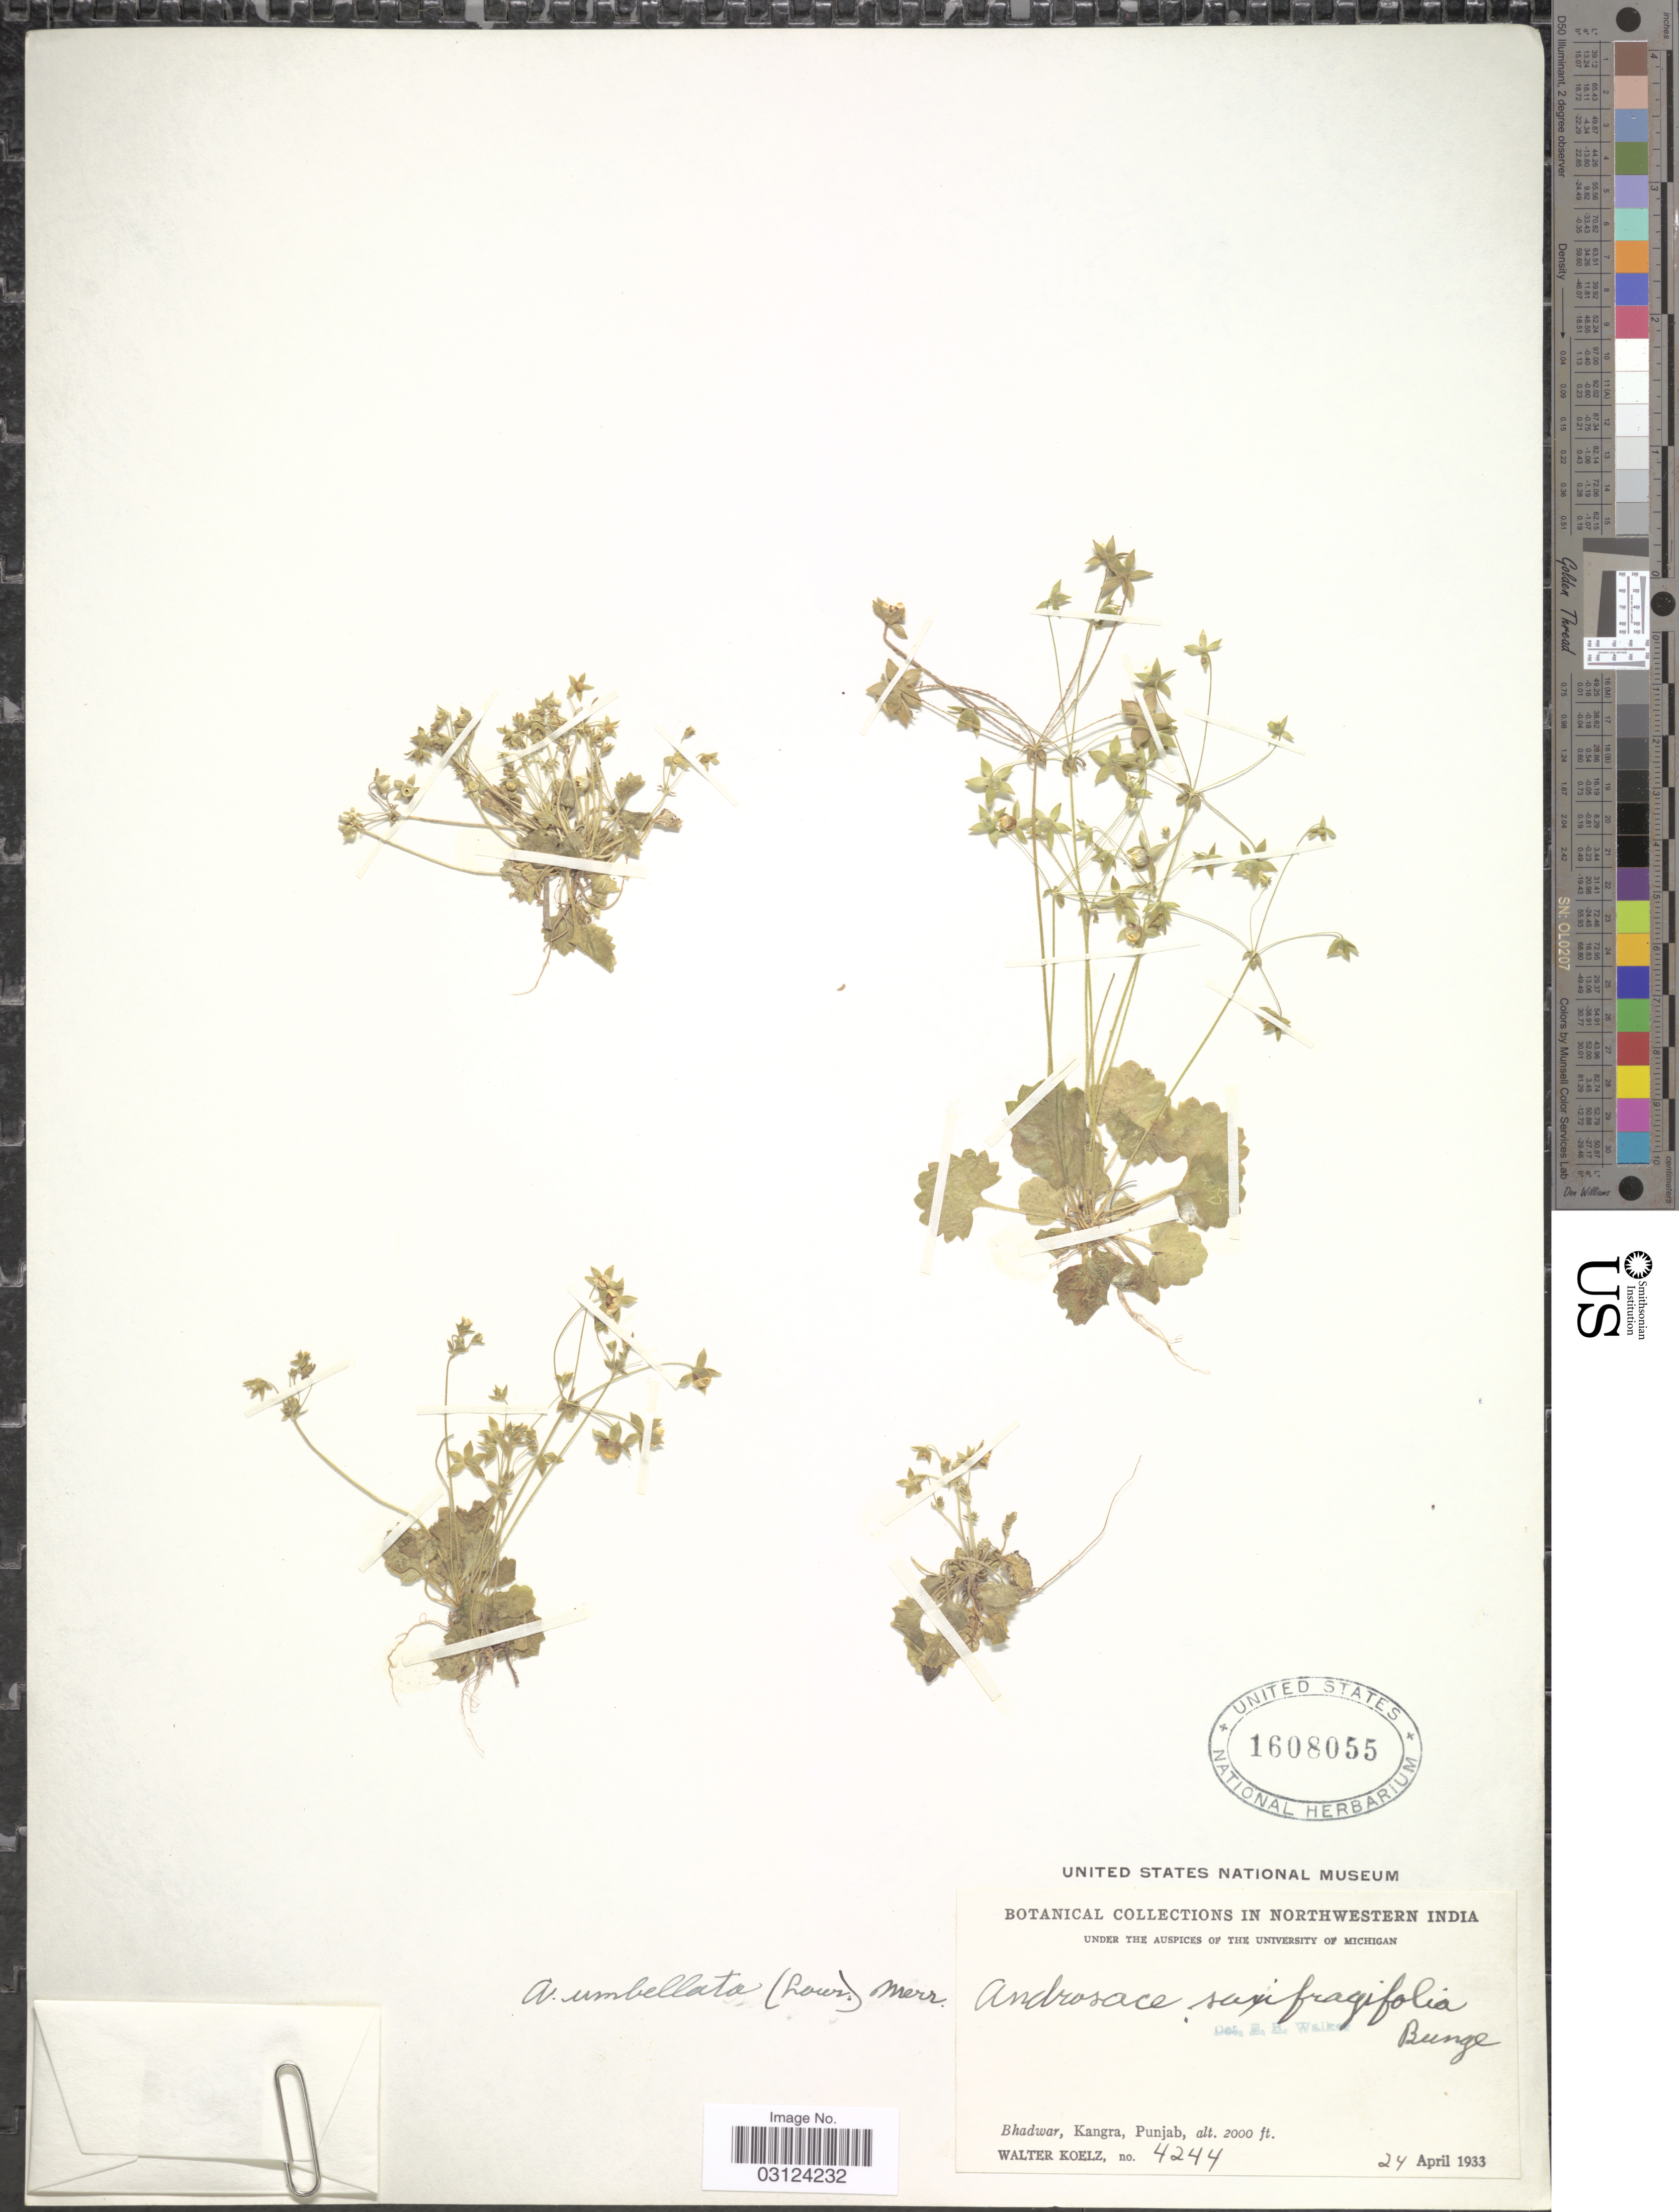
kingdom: Plantae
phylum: Tracheophyta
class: Magnoliopsida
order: Ericales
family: Primulaceae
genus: Androsace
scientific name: Androsace umbellata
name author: (Lour.) Merr.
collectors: W. N. Koelz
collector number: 4244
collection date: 1933-04-24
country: India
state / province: Punjab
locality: Northwestern India, Bhadwar, Kangra, Punjab.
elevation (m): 610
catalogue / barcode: US 1608055